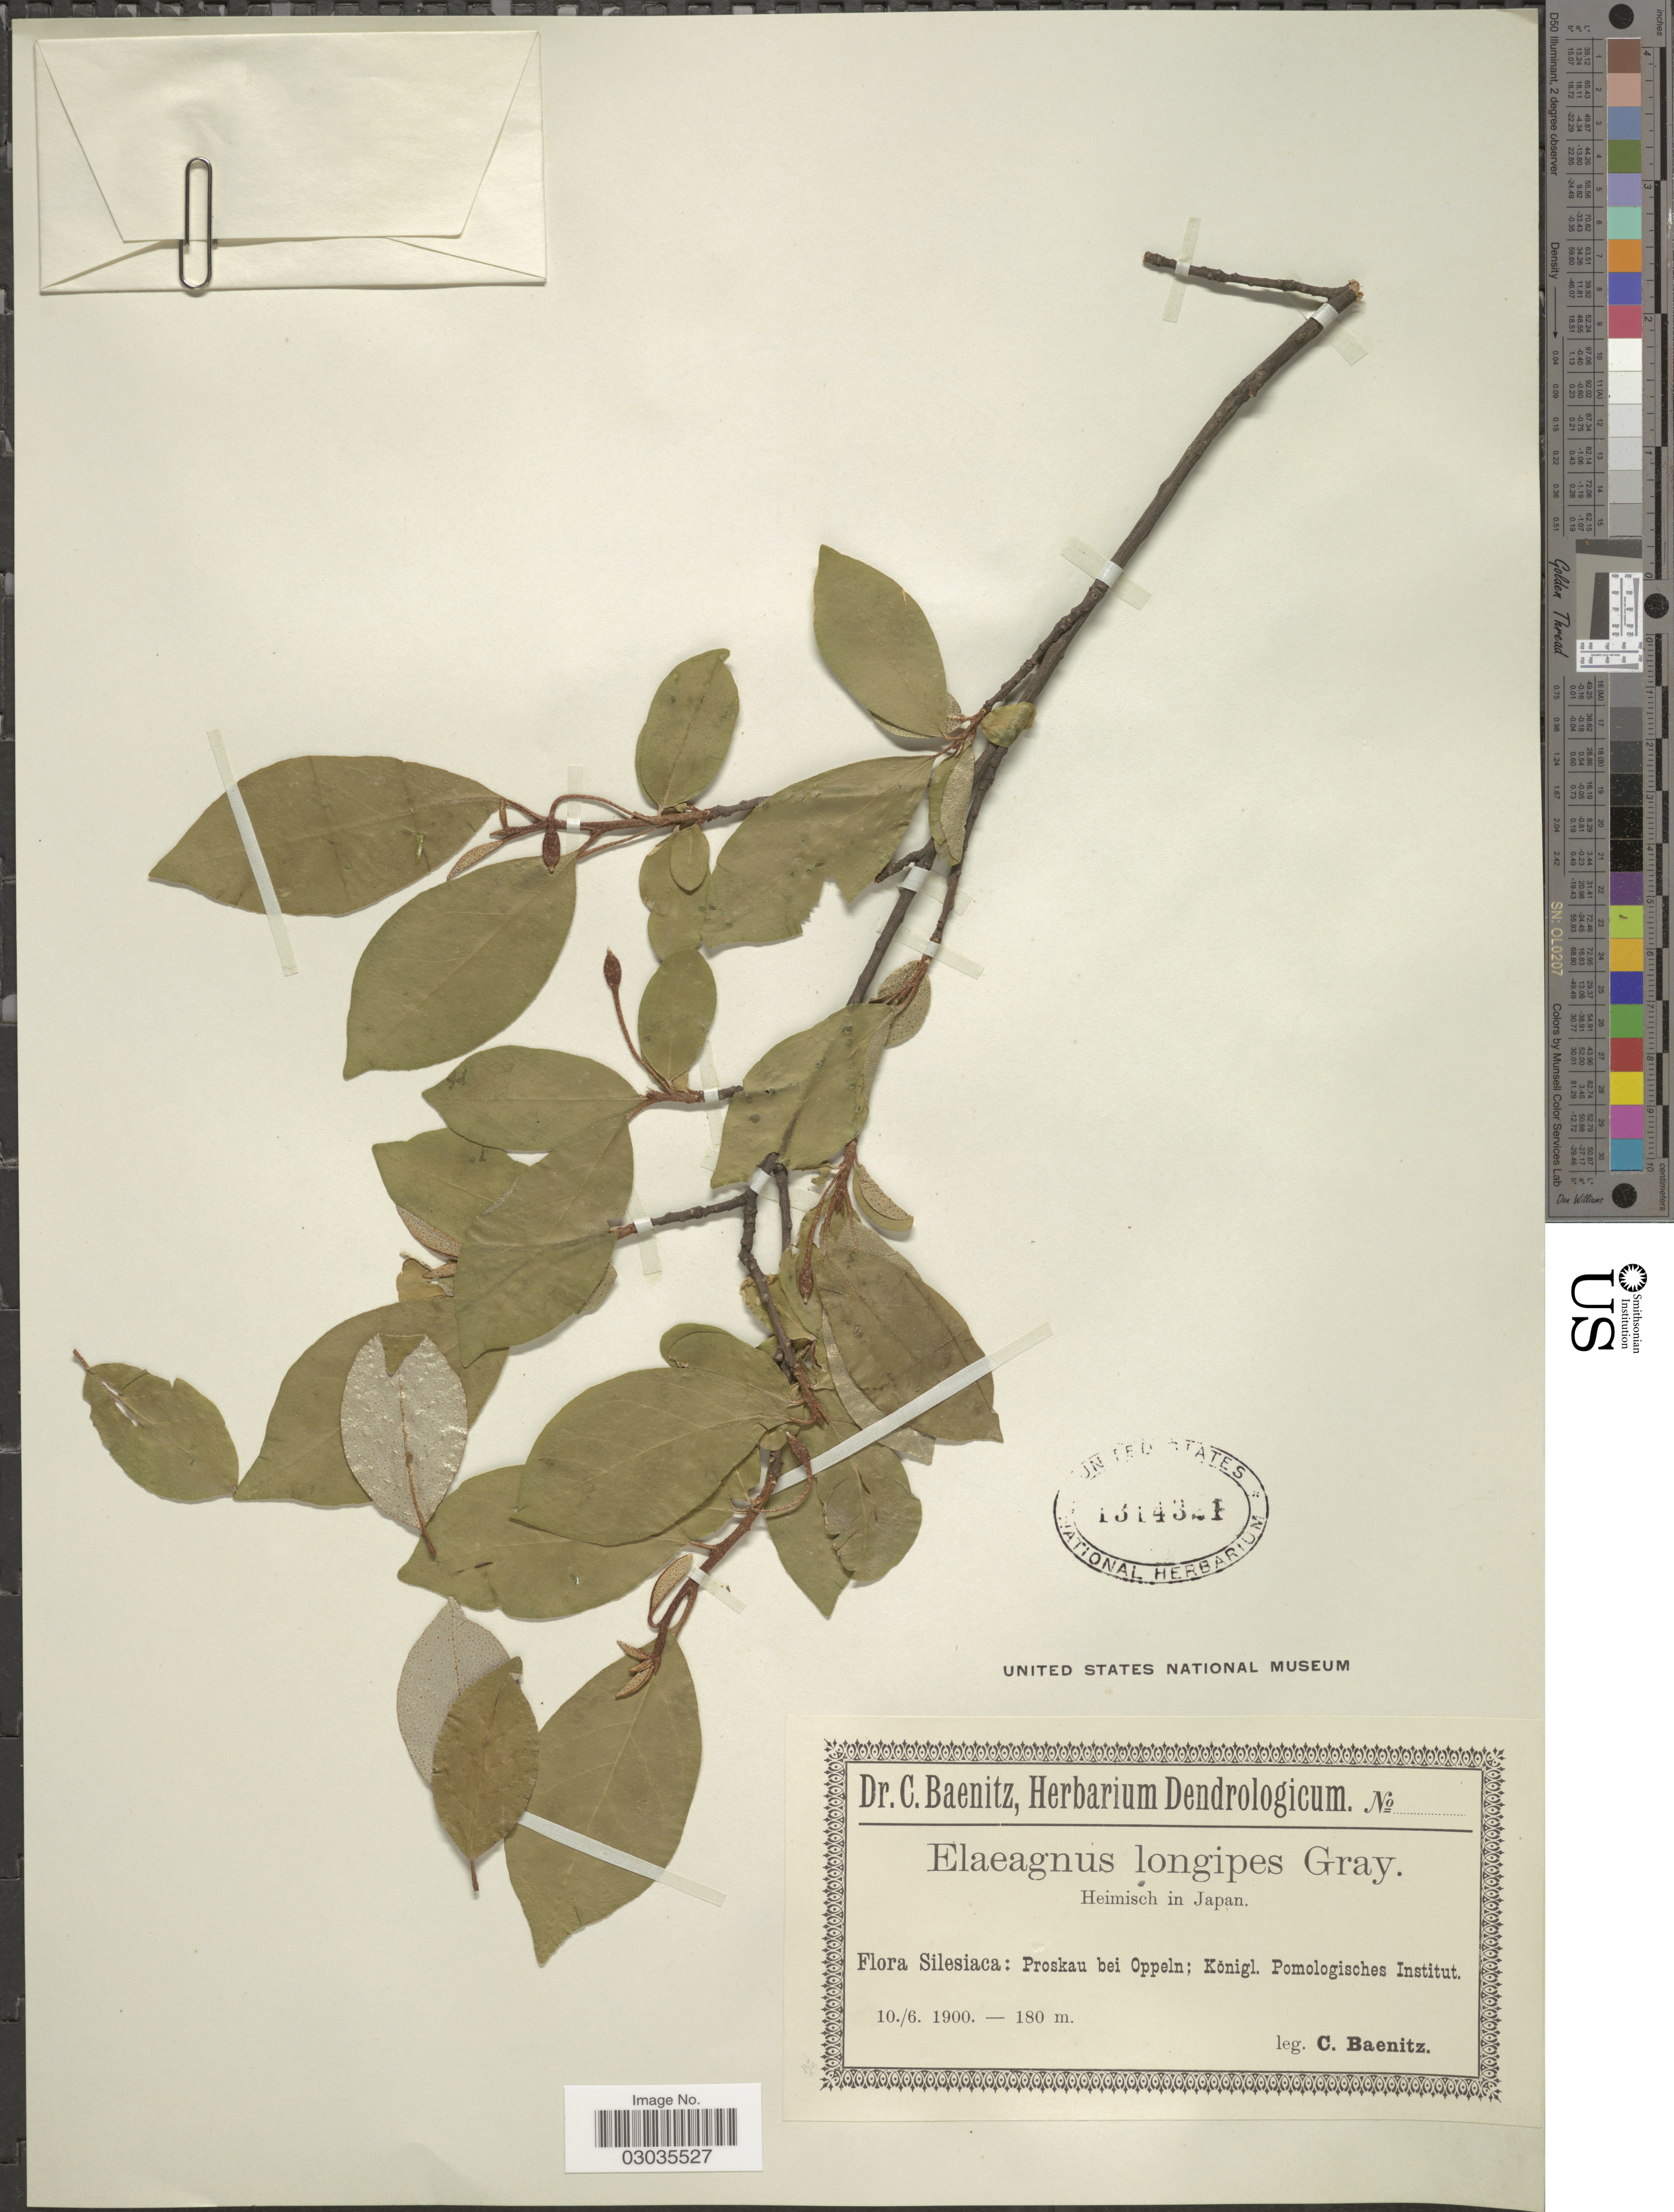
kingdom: Plantae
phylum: Tracheophyta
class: Magnoliopsida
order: Rosales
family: Elaeagnaceae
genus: Elaeagnus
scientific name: Elaeagnus longipes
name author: A. Gray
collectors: C. G. Baenitz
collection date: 1900-06-10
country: Poland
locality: Silesiaca: Proskau bei Oppeln; Kõnigl. Pomologisches Institut.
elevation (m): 180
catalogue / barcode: US 1314321